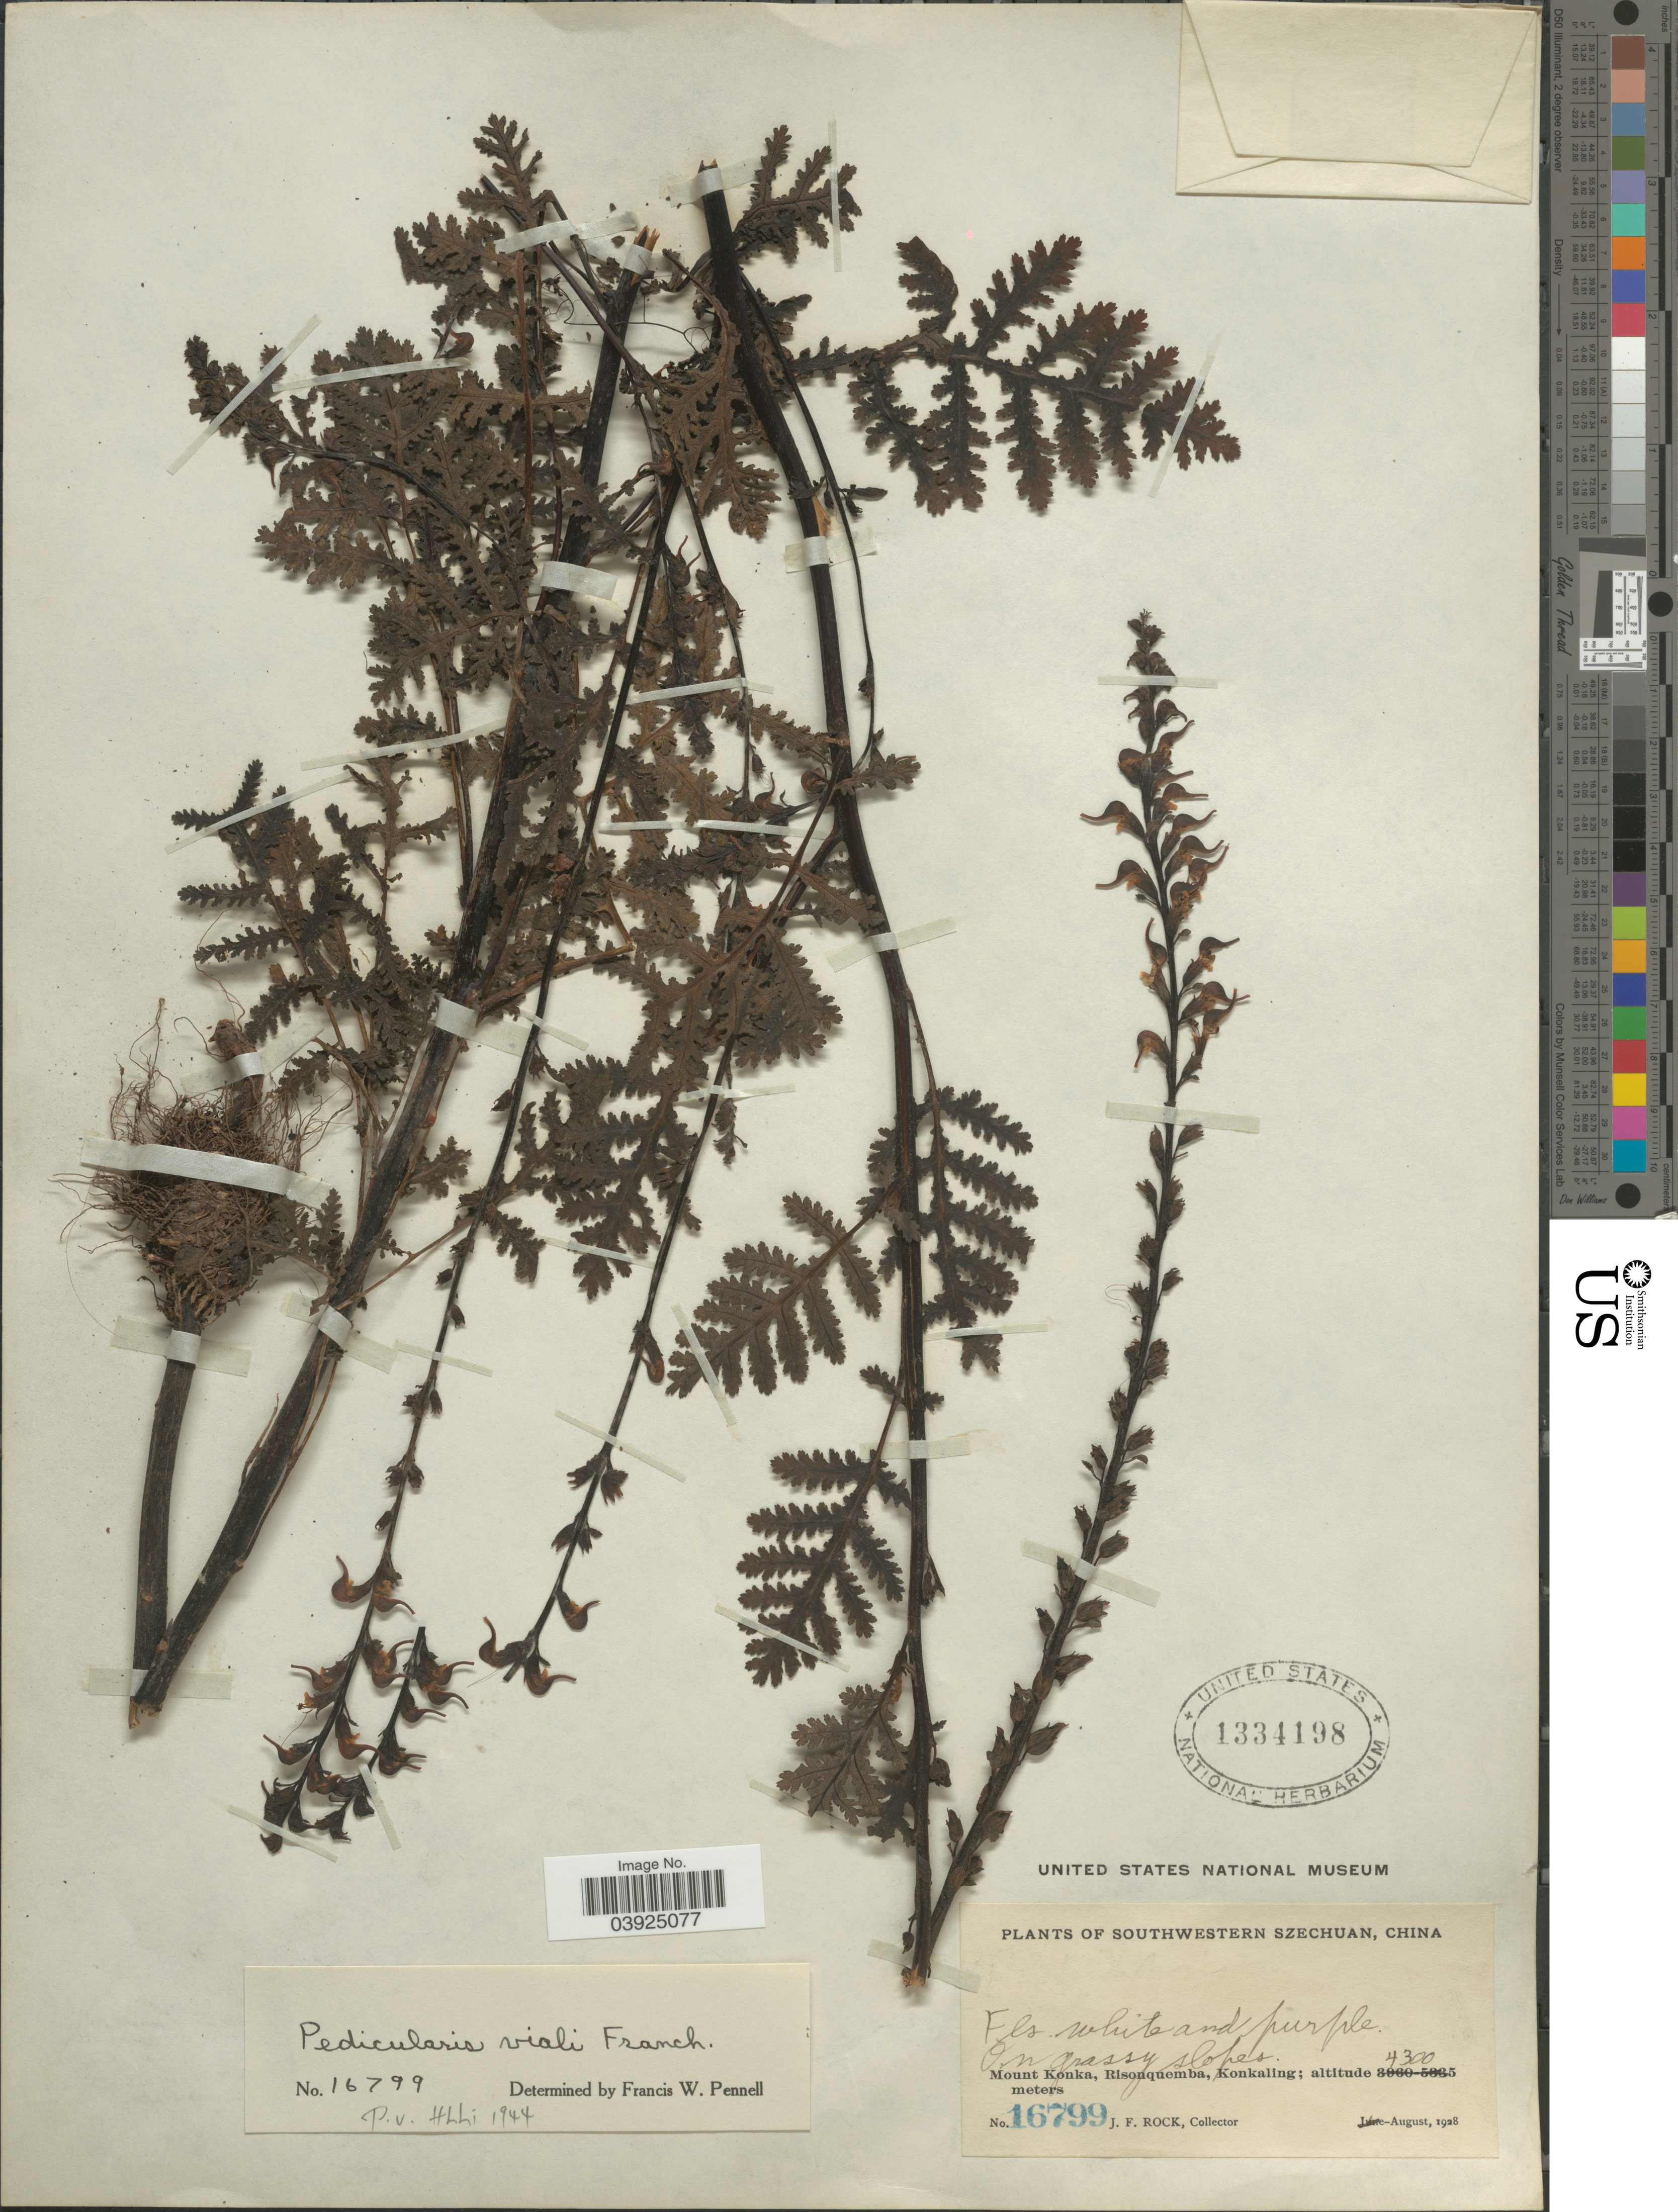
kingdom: Plantae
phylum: Tracheophyta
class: Magnoliopsida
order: Lamiales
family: Orobanchaceae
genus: Pedicularis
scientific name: Pedicularis vialii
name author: Franch. ex Hemsl.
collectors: J. Rock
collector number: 16799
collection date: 1928-08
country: China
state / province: Sichuan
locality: Southwestern Szechuan. Mount Konka, Risonquemba, Konkaling.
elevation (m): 4300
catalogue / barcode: US 1334198